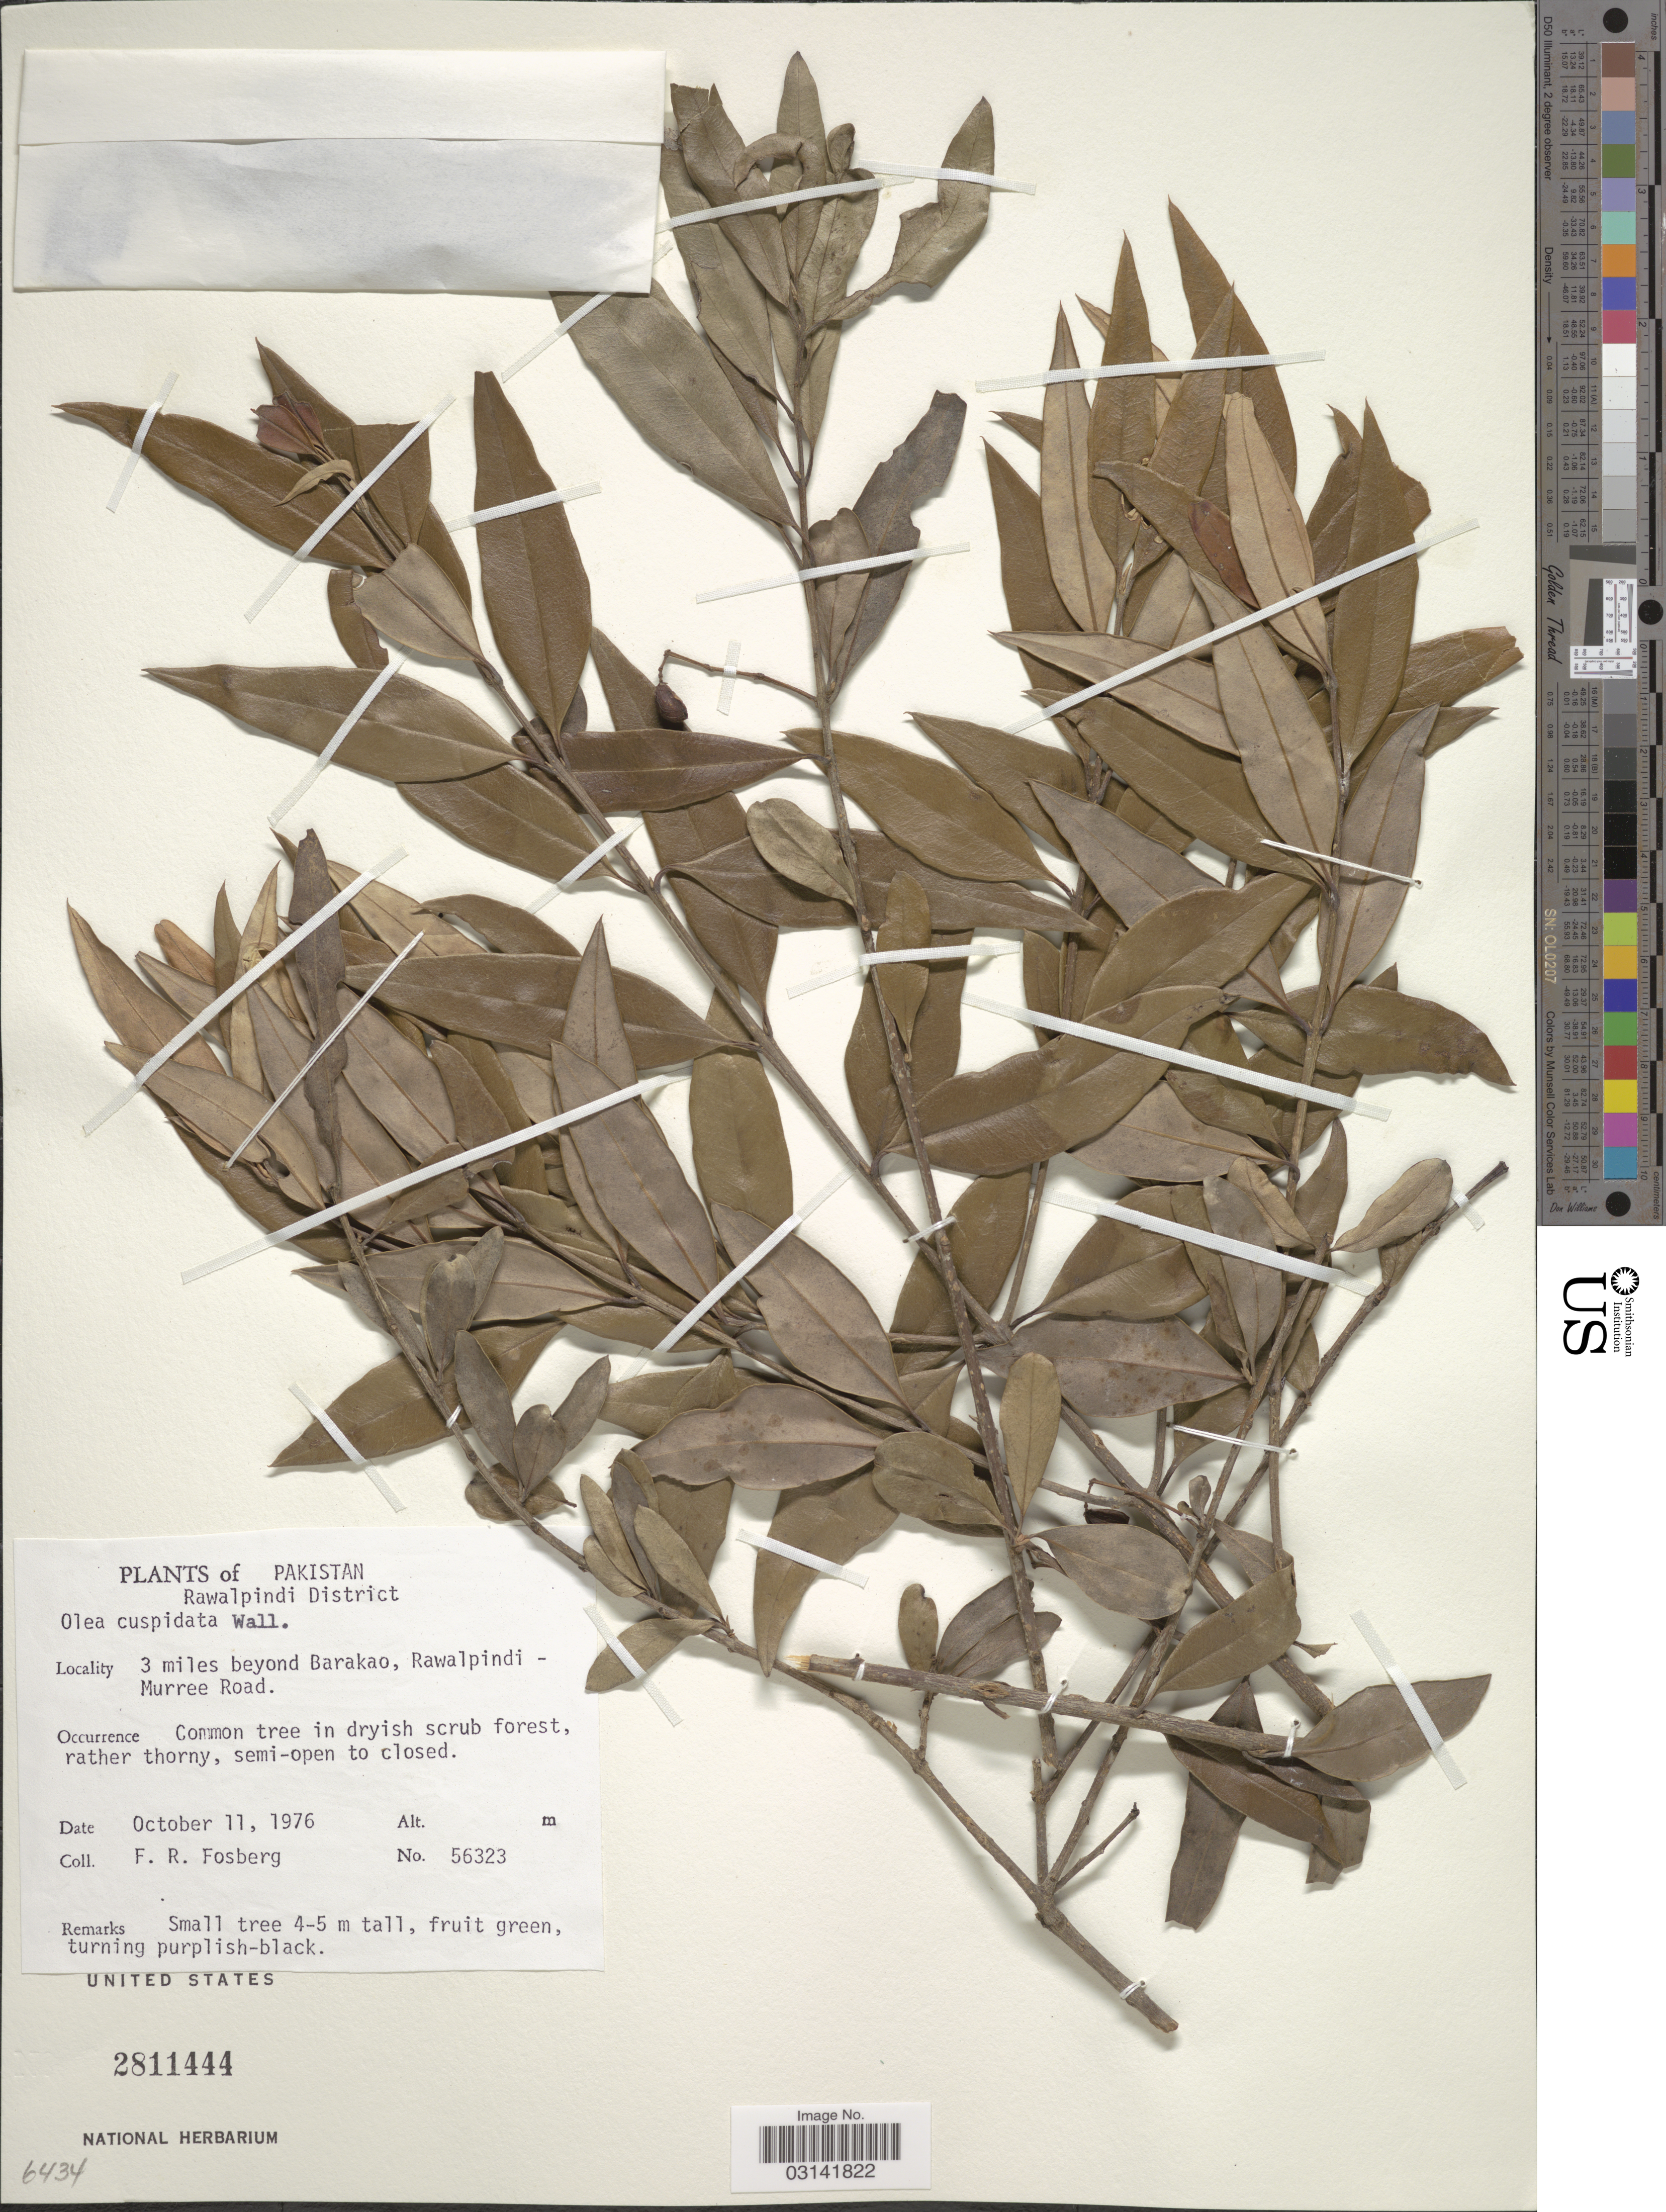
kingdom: Plantae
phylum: Tracheophyta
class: Magnoliopsida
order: Lamiales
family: Oleaceae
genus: Olea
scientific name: Olea europaea subsp. cuspidata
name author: (Wall. & G. Don) Cif.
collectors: F. R. Fosberg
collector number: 56323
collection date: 1976-10-11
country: Pakistan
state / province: Punjab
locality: Rawalpindi District, 3 miles beyond Barakao, Rawalpindi-Murree Road.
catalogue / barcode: US 2811444